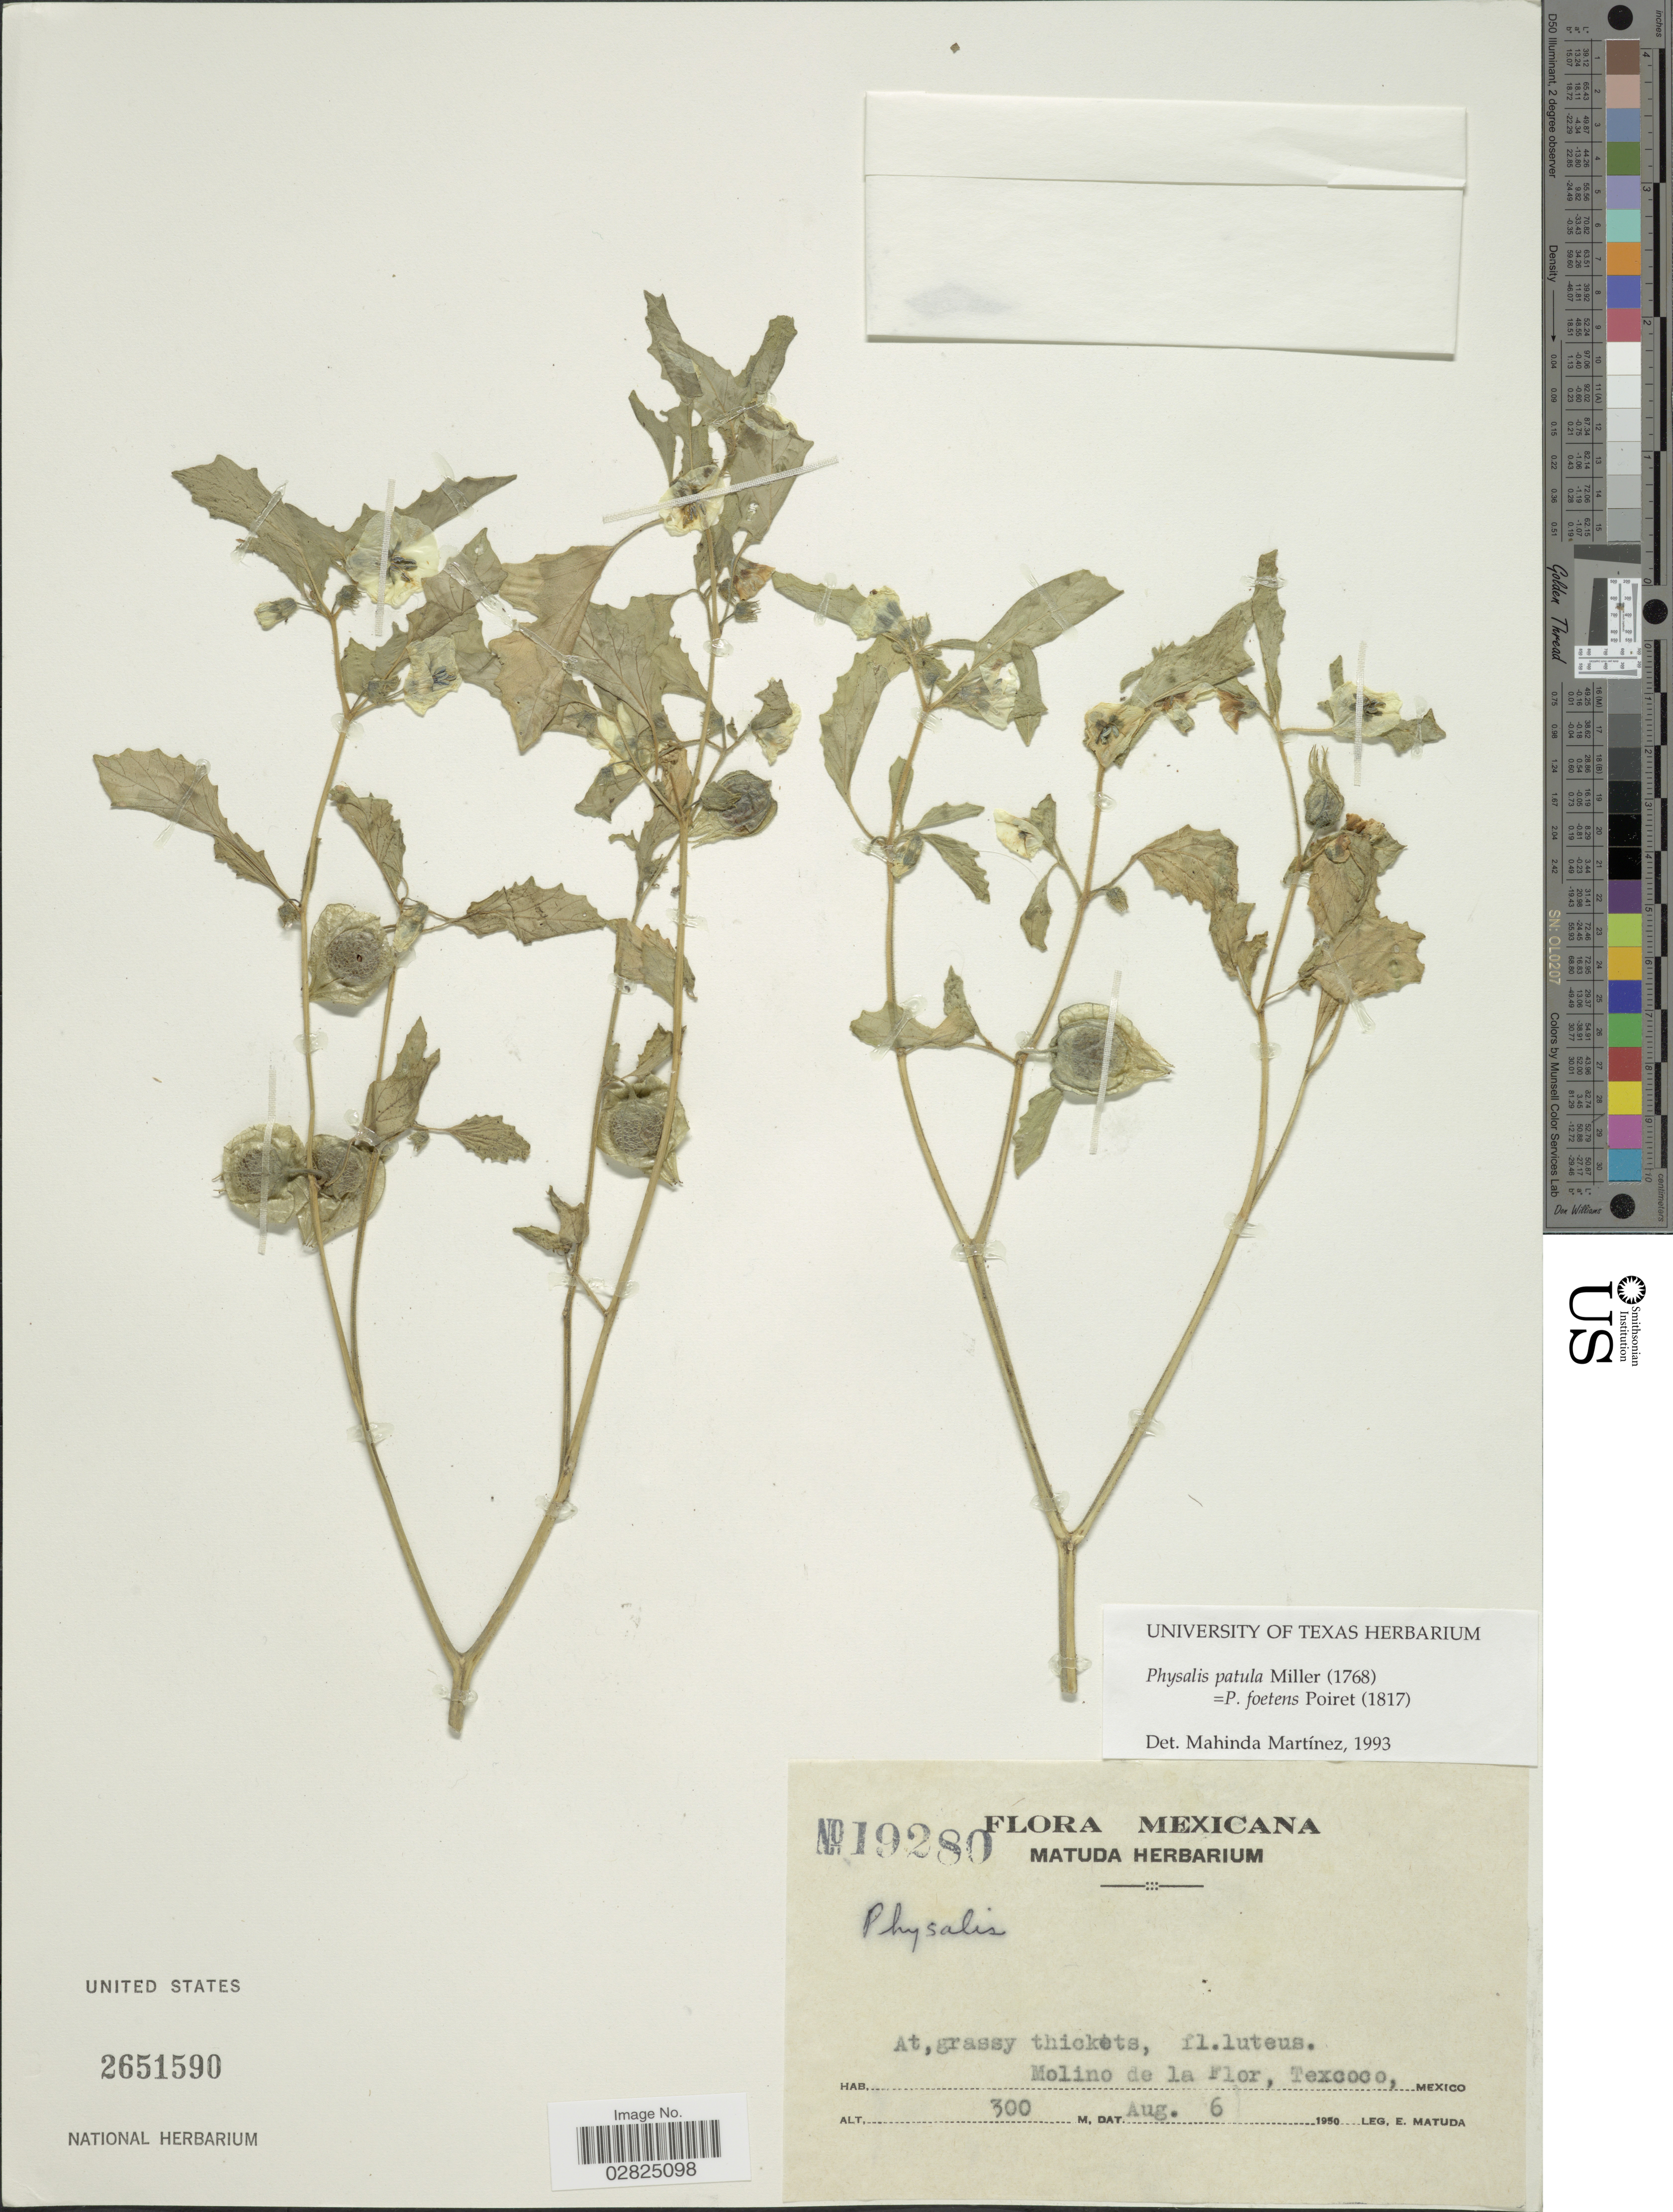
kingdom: Plantae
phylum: Tracheophyta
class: Magnoliopsida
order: Solanales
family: Solanaceae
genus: Physalis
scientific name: Physalis patula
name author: Mill.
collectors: E. Matuda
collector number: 19280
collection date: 1950-08-06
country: Mexico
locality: Molino de la Flor, Texcoco.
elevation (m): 300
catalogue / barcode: US 2651590